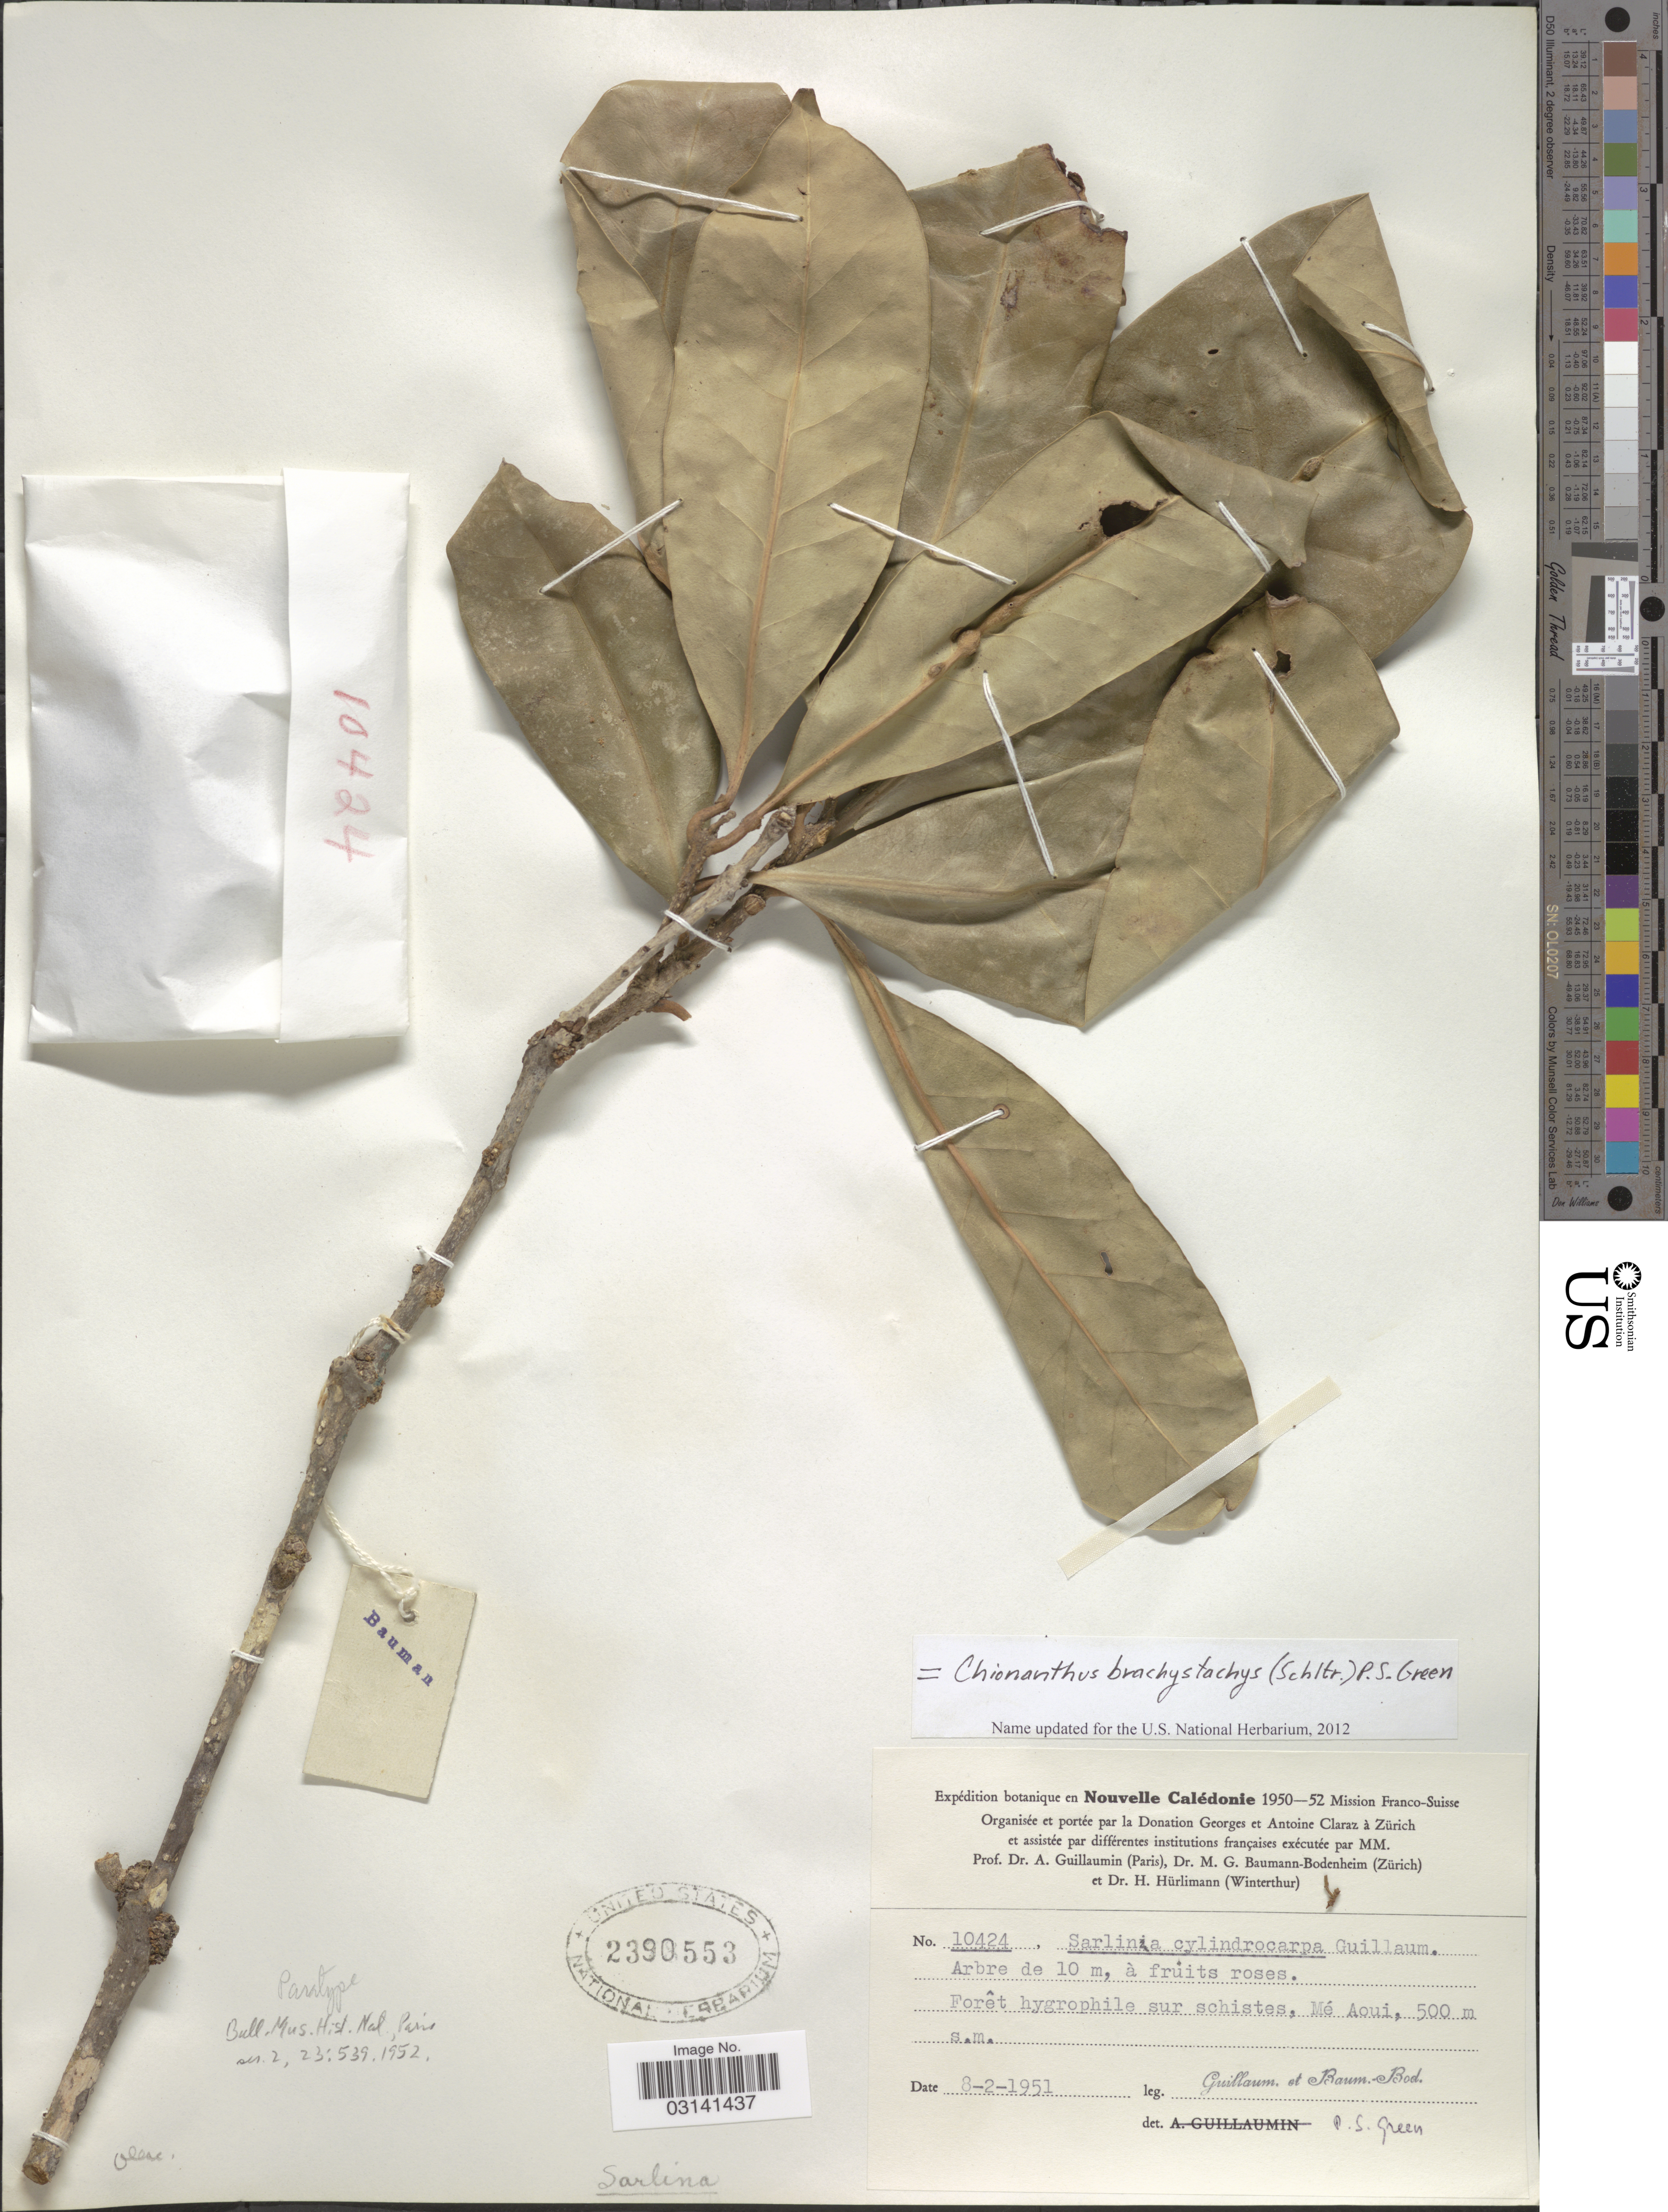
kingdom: Plantae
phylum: Tracheophyta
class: Magnoliopsida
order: Lamiales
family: Oleaceae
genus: Chionanthus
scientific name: Chionanthus brachystachys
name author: (Schltr.) P.S. Green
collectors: A. Guillaumin & M. G. Baumann-Bodenheim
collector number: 10424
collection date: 1951-02-08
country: New Caledonia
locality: Nouvelle Calédonie. Mé Aoui.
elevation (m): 500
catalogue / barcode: US 2390553